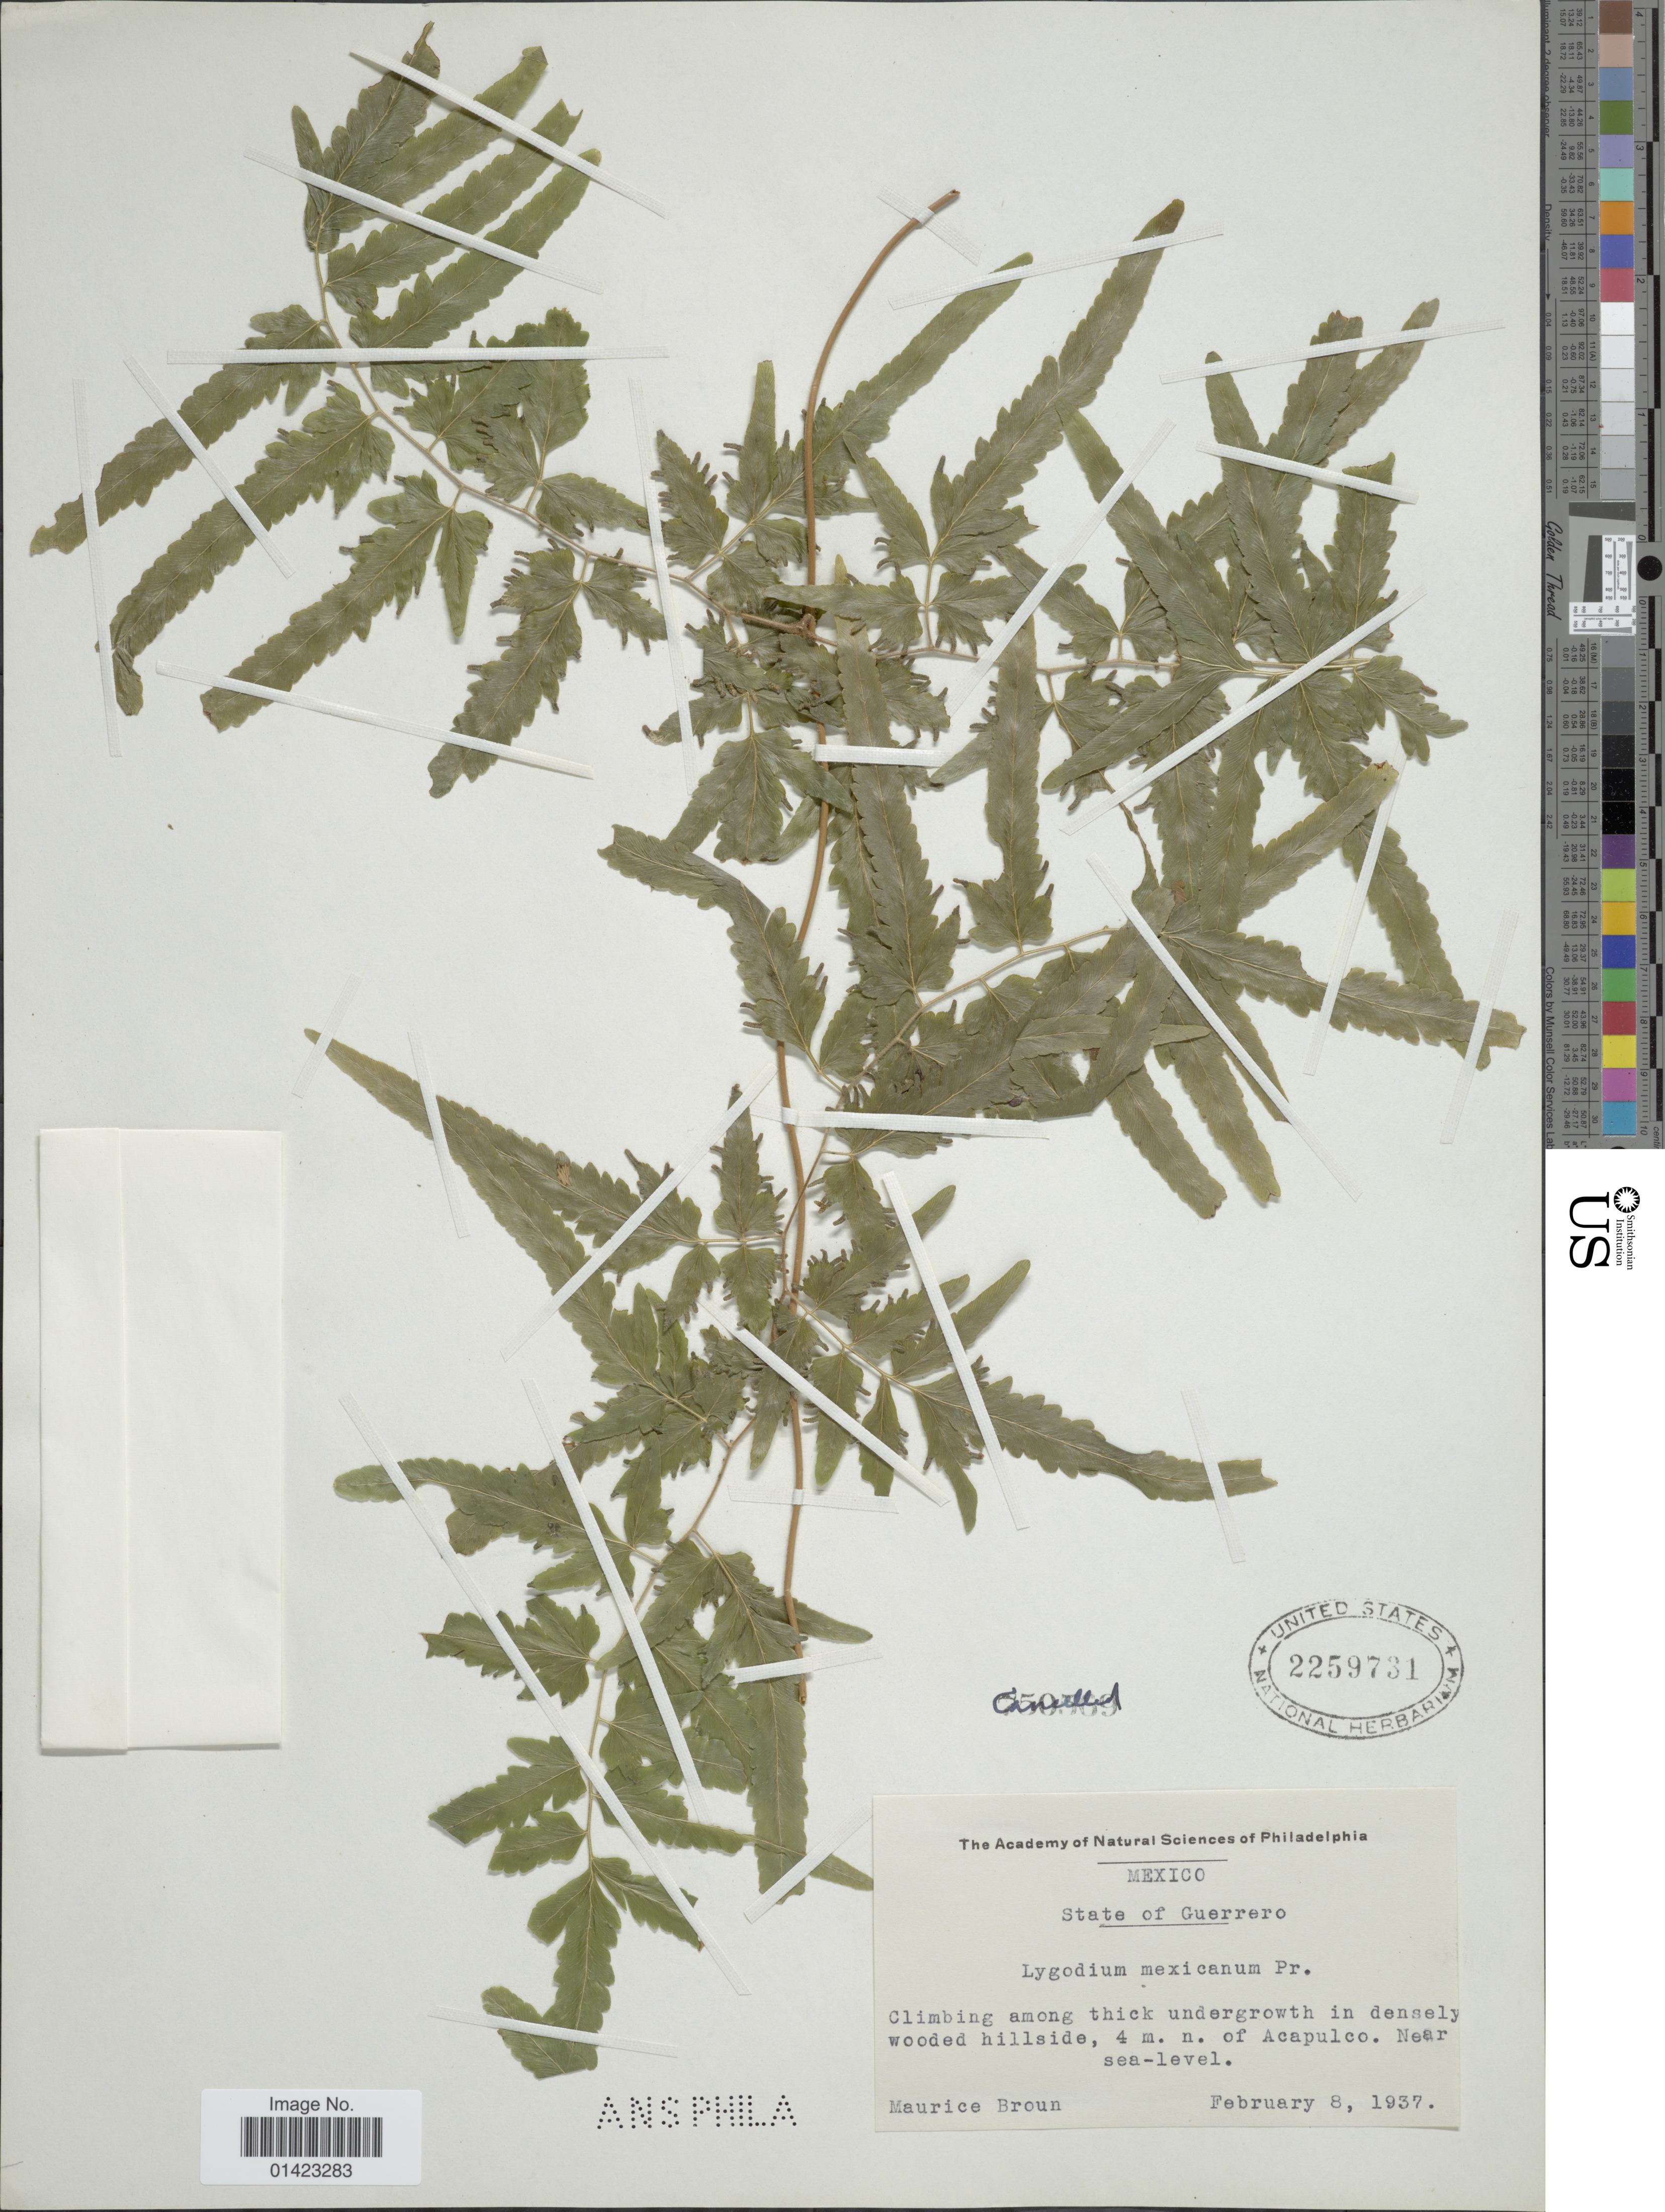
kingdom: Plantae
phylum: Tracheophyta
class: Polypodiopsida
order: Schizaeales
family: Lygodiaceae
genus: Lygodium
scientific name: Lygodium venustum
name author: Sw.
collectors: M. Broun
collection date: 1937-02-08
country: Mexico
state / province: Guerrero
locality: State of Guerrero, densely wooded hillside, 4m. n. of Acapulco,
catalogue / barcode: US 2259731